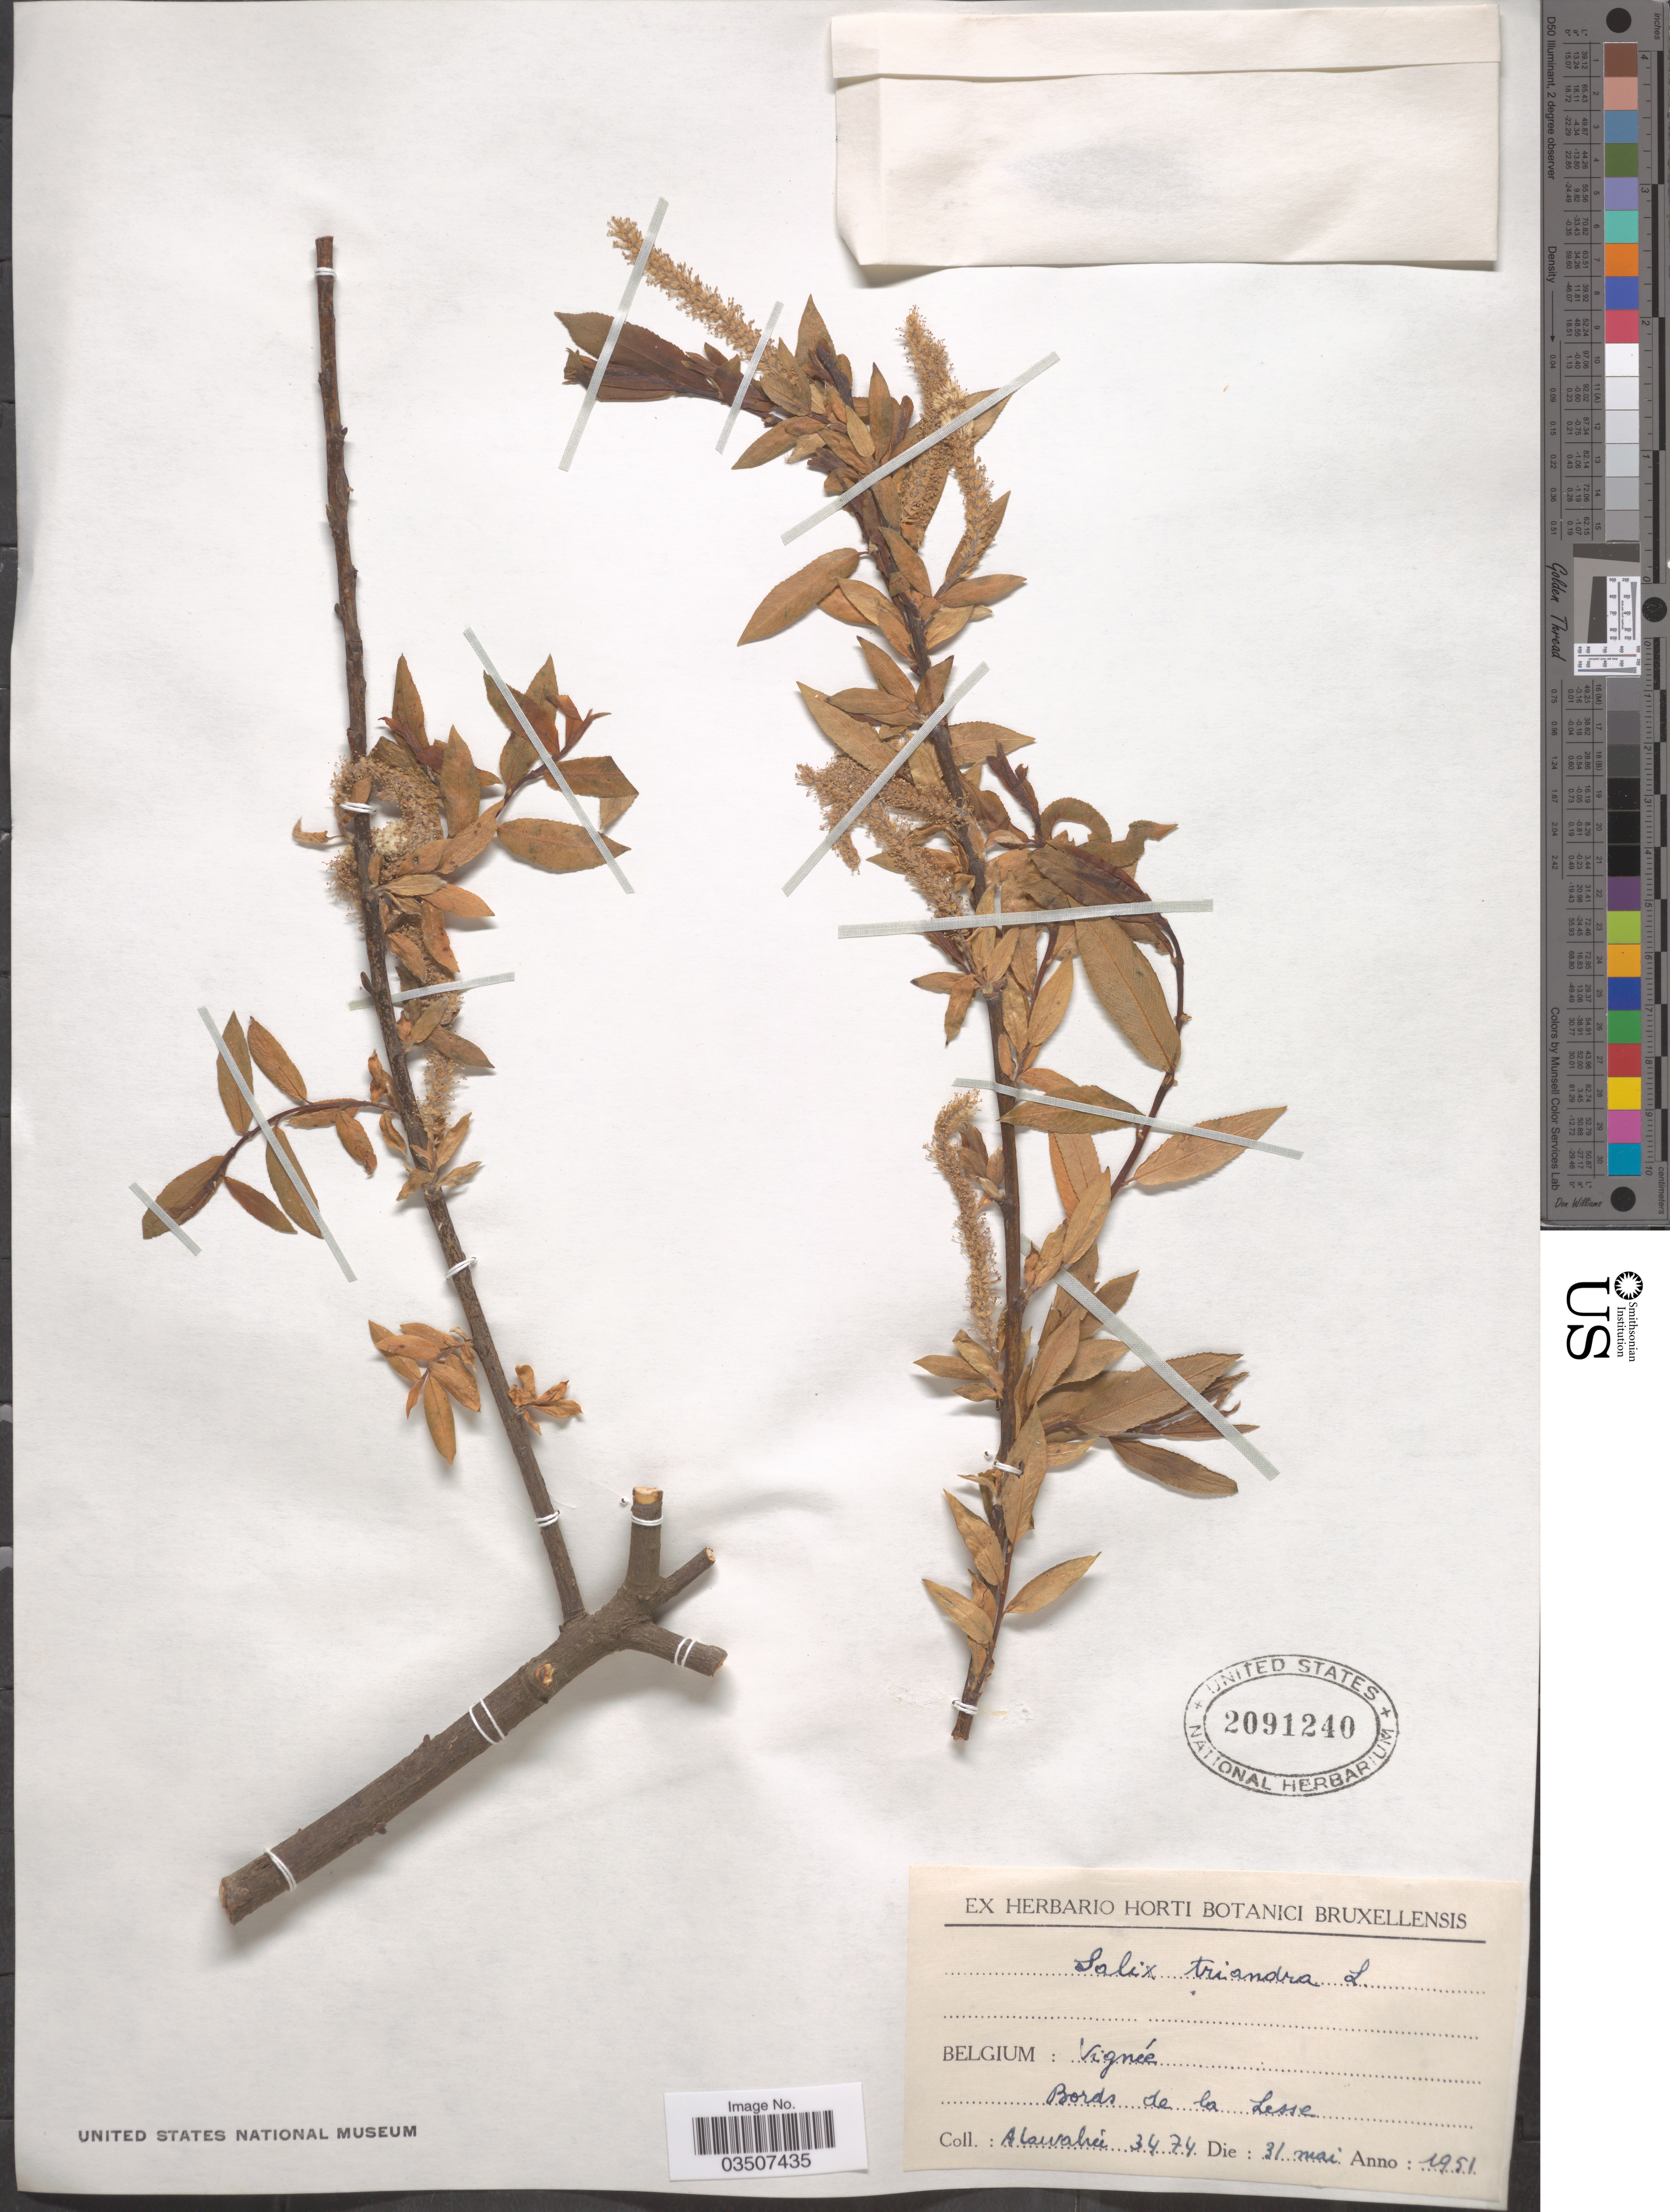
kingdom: Plantae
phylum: Tracheophyta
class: Magnoliopsida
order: Malpighiales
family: Salicaceae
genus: Salix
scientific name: Salix triandra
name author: L.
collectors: A. Lawahei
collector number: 3474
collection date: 1951-05-31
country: Belgium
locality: Vignée. Bords de la Lesse.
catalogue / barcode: US 2091240